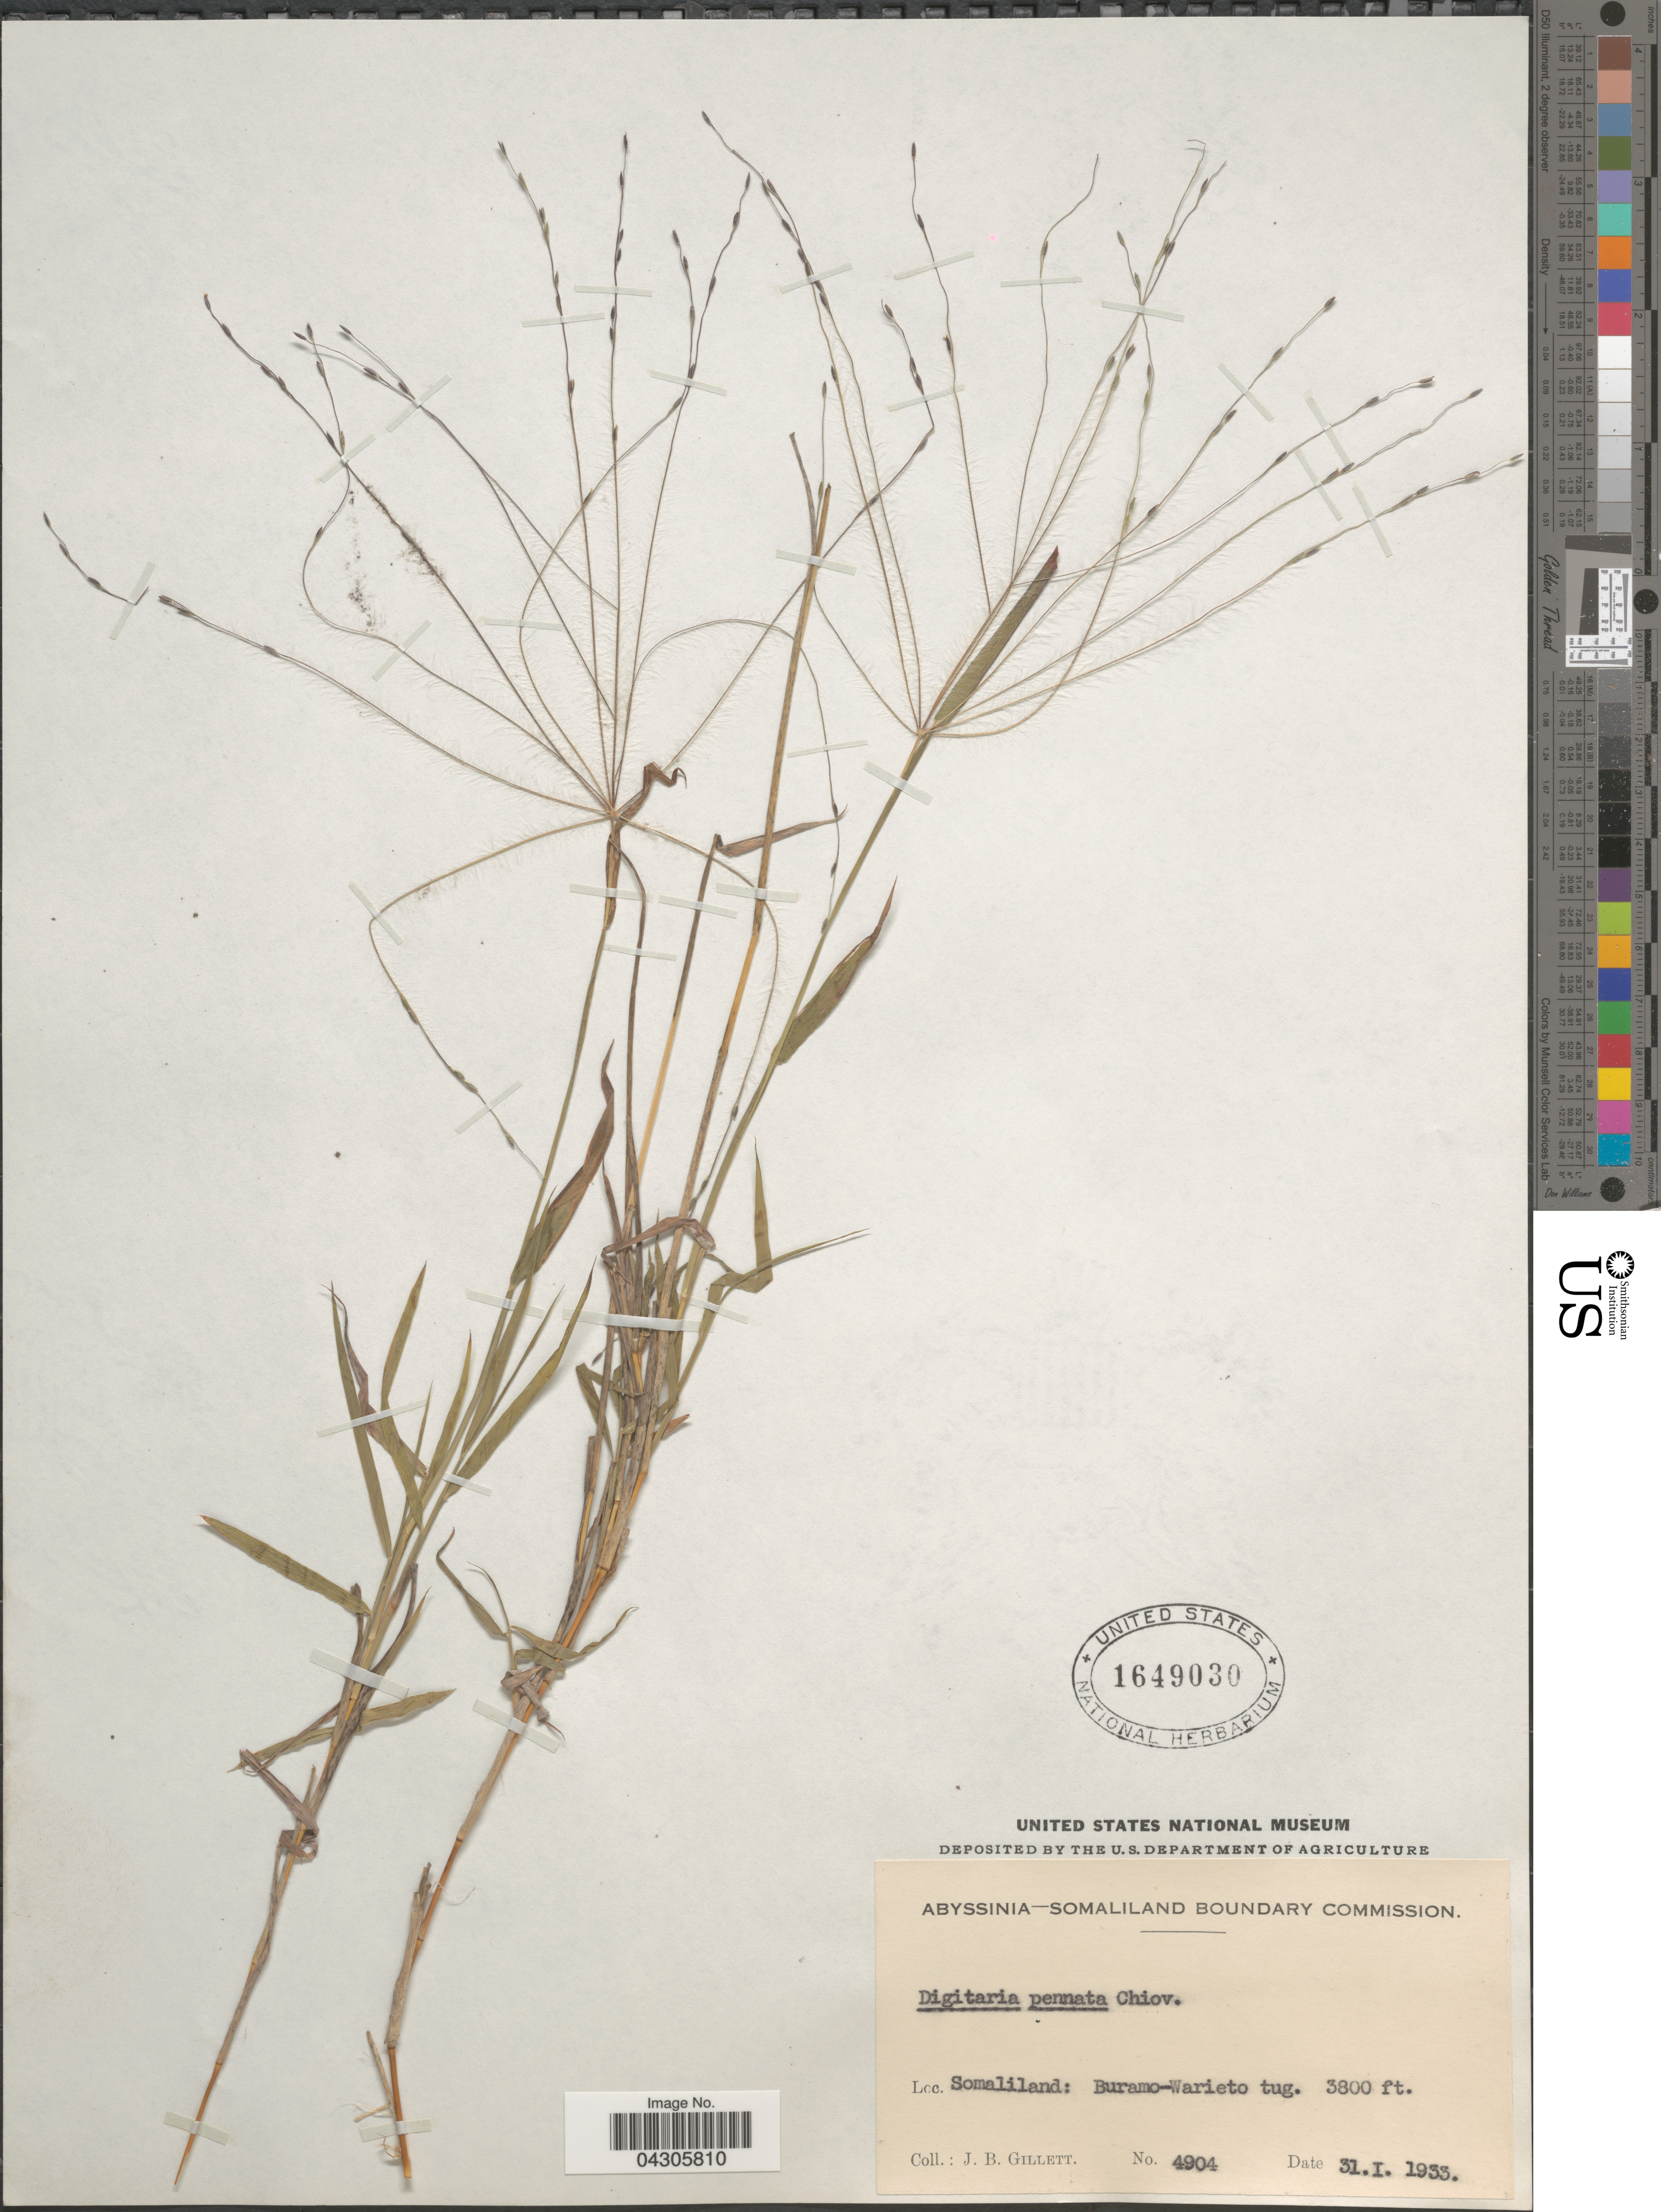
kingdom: Plantae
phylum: Tracheophyta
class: Liliopsida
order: Poales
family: Poaceae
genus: Digitaria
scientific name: Digitaria pennata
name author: (Hochst.) T. Cooke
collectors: J. B. Gillett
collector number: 4904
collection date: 1933-01-31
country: Somalia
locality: Somaliland: Buramo-Warieto tug.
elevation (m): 1158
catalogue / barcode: US 1649030